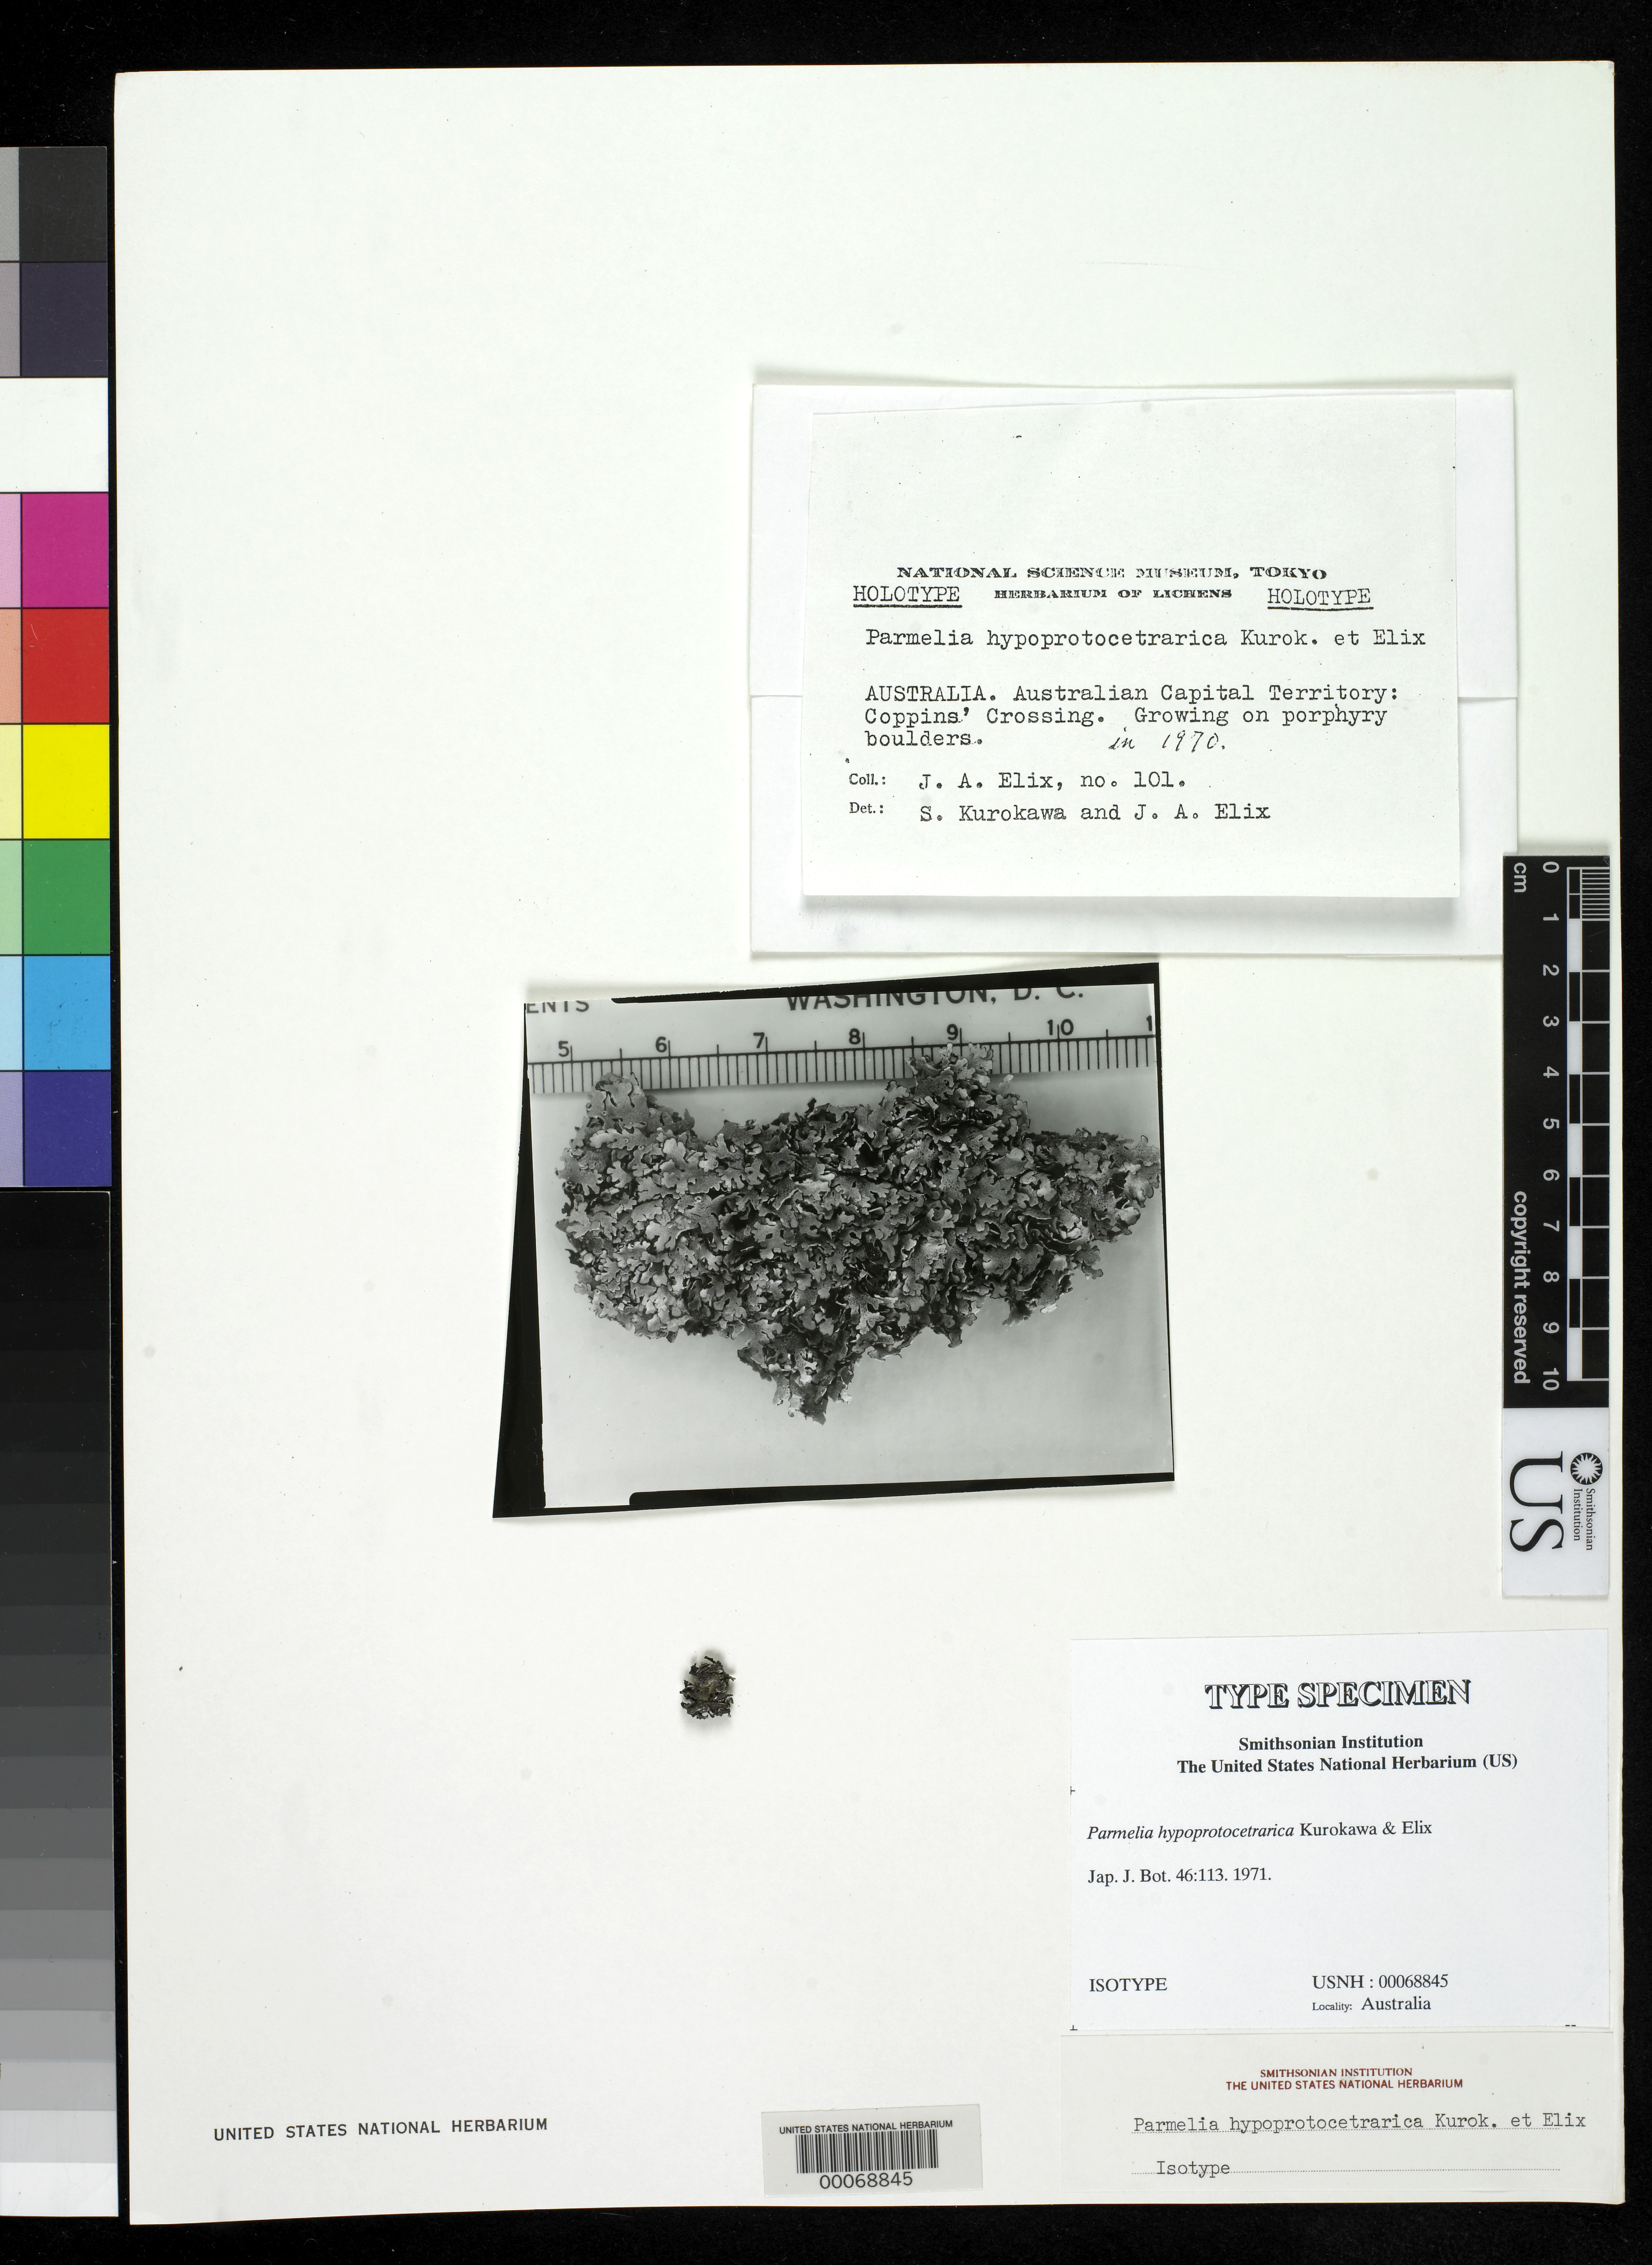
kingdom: Fungi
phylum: Ascomycota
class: Lecanoromycetes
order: Lecanorales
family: Parmeliaceae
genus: Parmelia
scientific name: Parmelia hypoprotocetrarica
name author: Kurok. & Elix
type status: Isotype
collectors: J. A. Elix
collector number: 101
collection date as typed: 1970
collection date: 1970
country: Australia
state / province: Australian Capital Territory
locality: Coppins' Crossing.